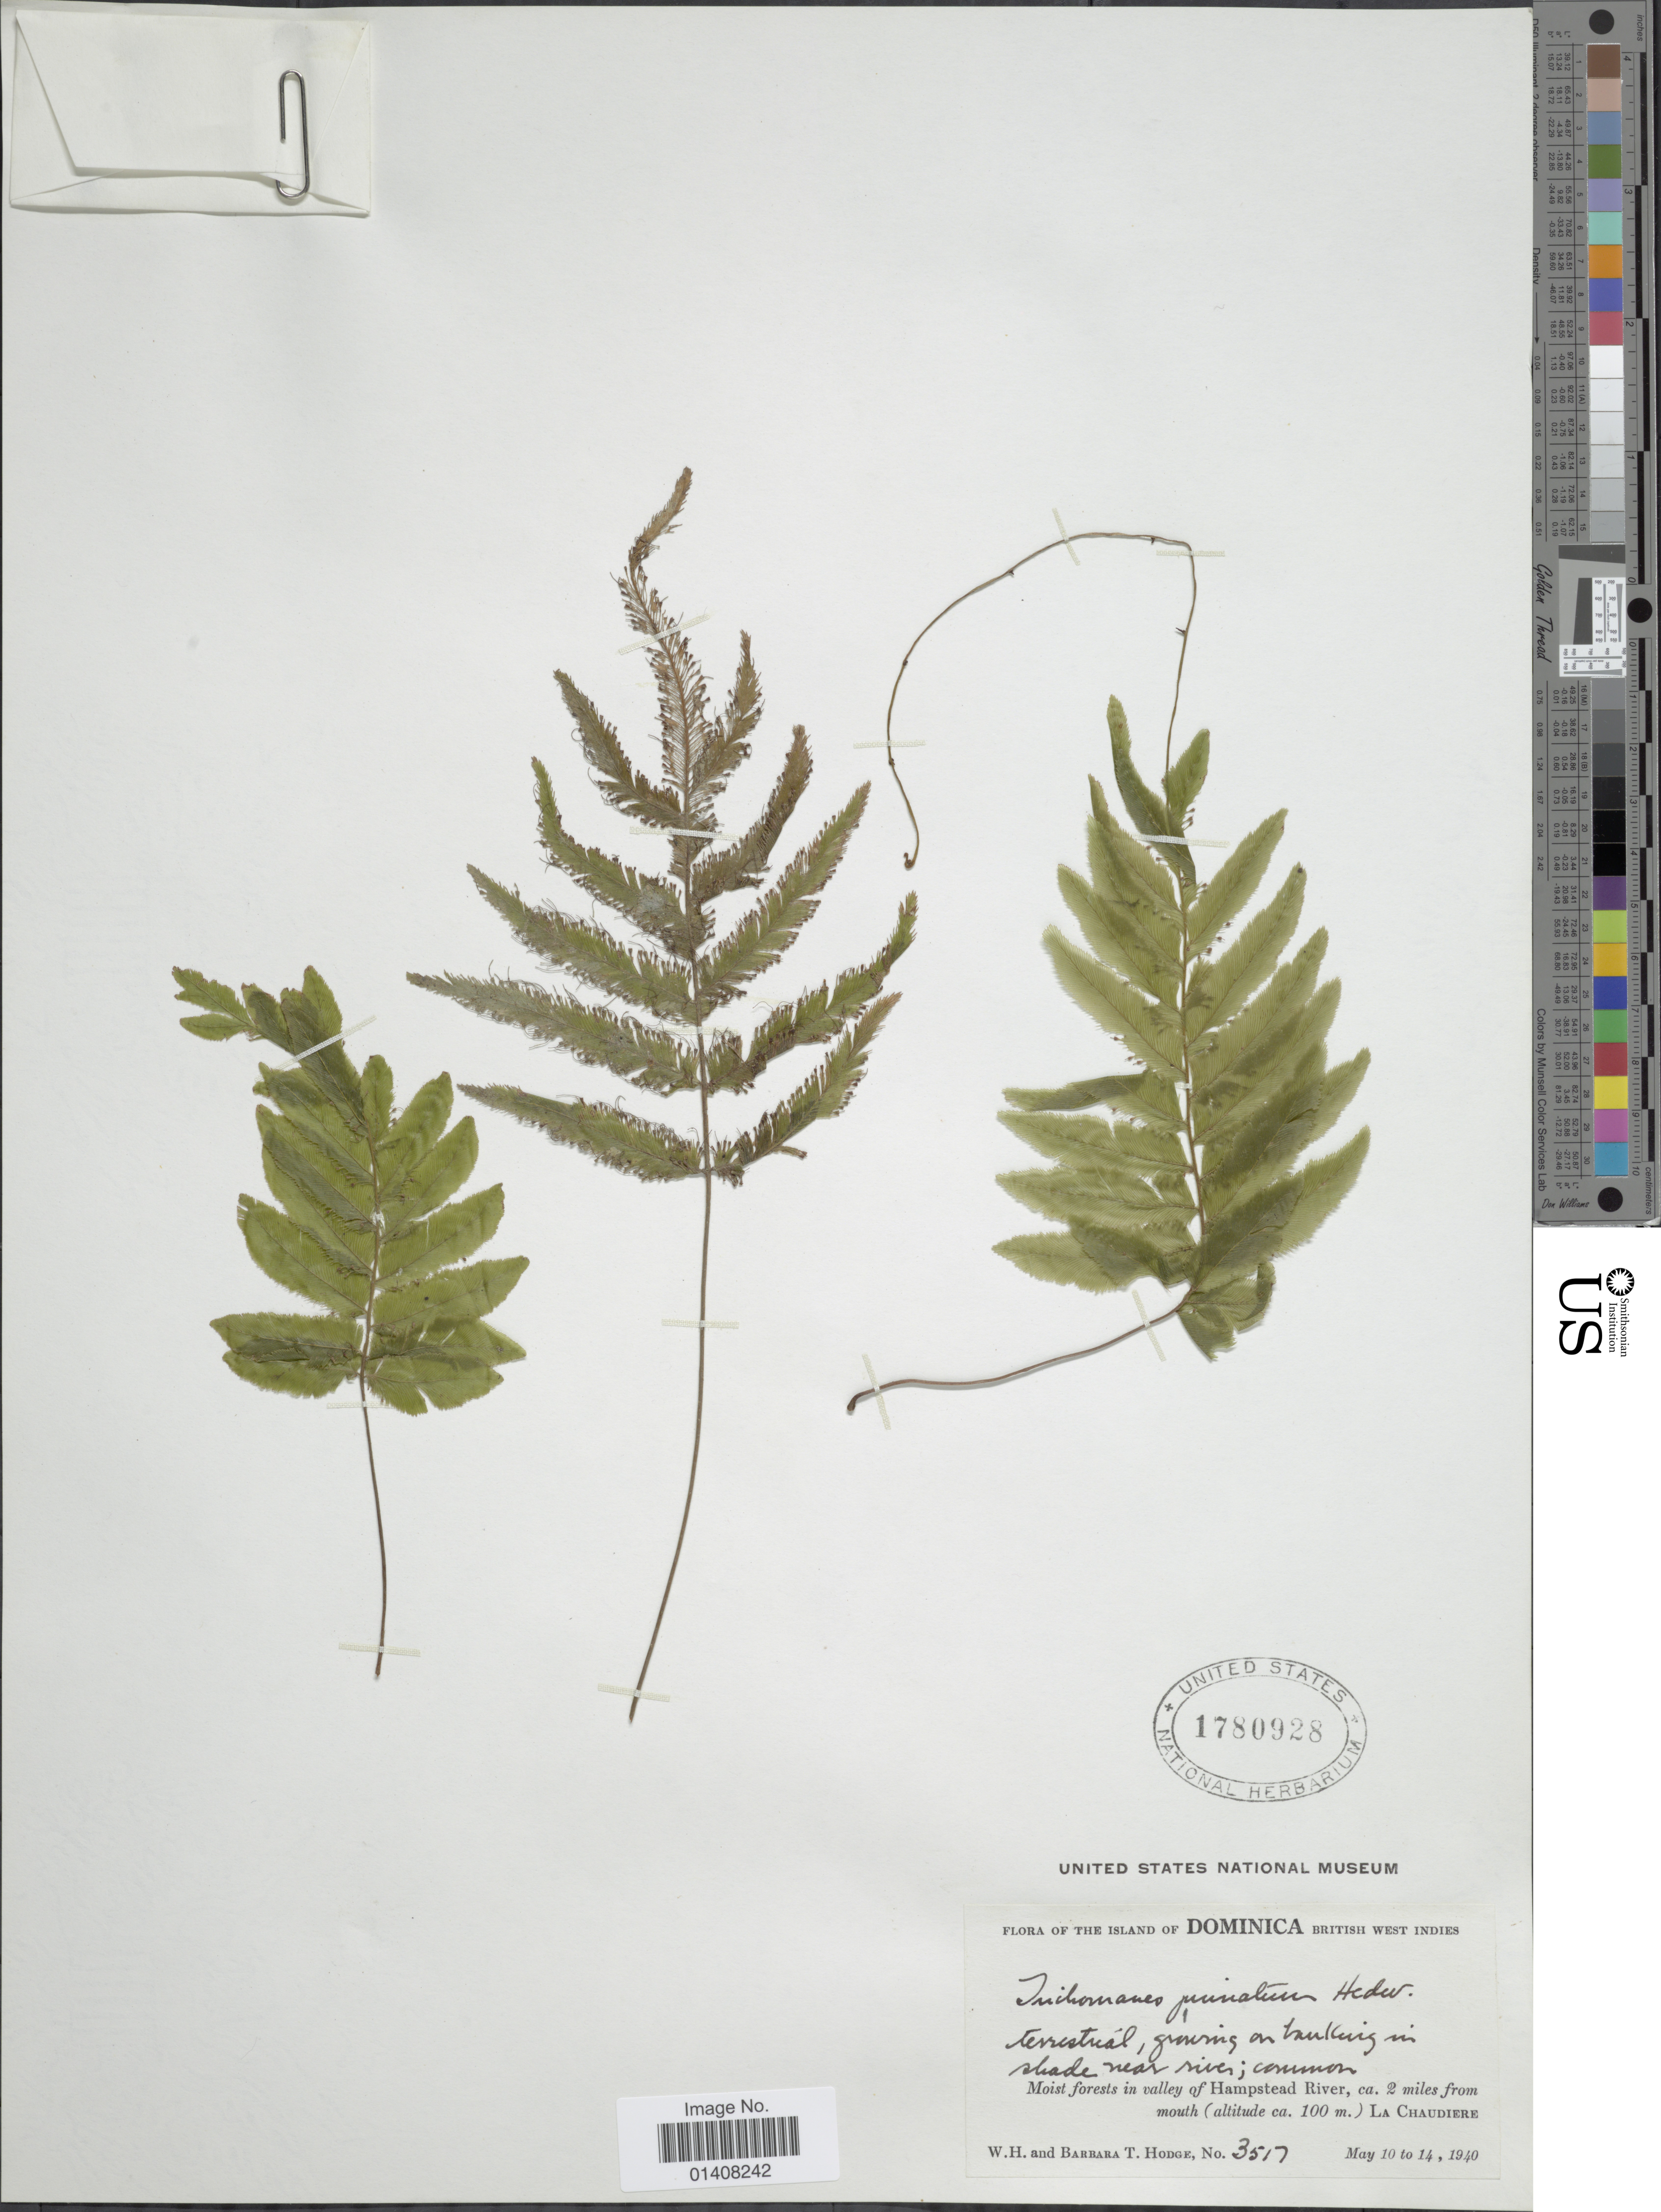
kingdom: Plantae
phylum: Tracheophyta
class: Polypodiopsida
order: Hymenophyllales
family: Hymenophyllaceae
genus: Trichomanes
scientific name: Trichomanes pinnatum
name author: Hedw.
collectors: W. Hodge & B. Hodge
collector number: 3517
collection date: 1940-05-10/1940-05-14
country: Dominica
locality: Island of Dominica, British West Indies, Moist forests in valley of Hampstead River, ca. 2miles from mouth La Chaudiere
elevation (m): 100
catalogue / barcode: US 1780928